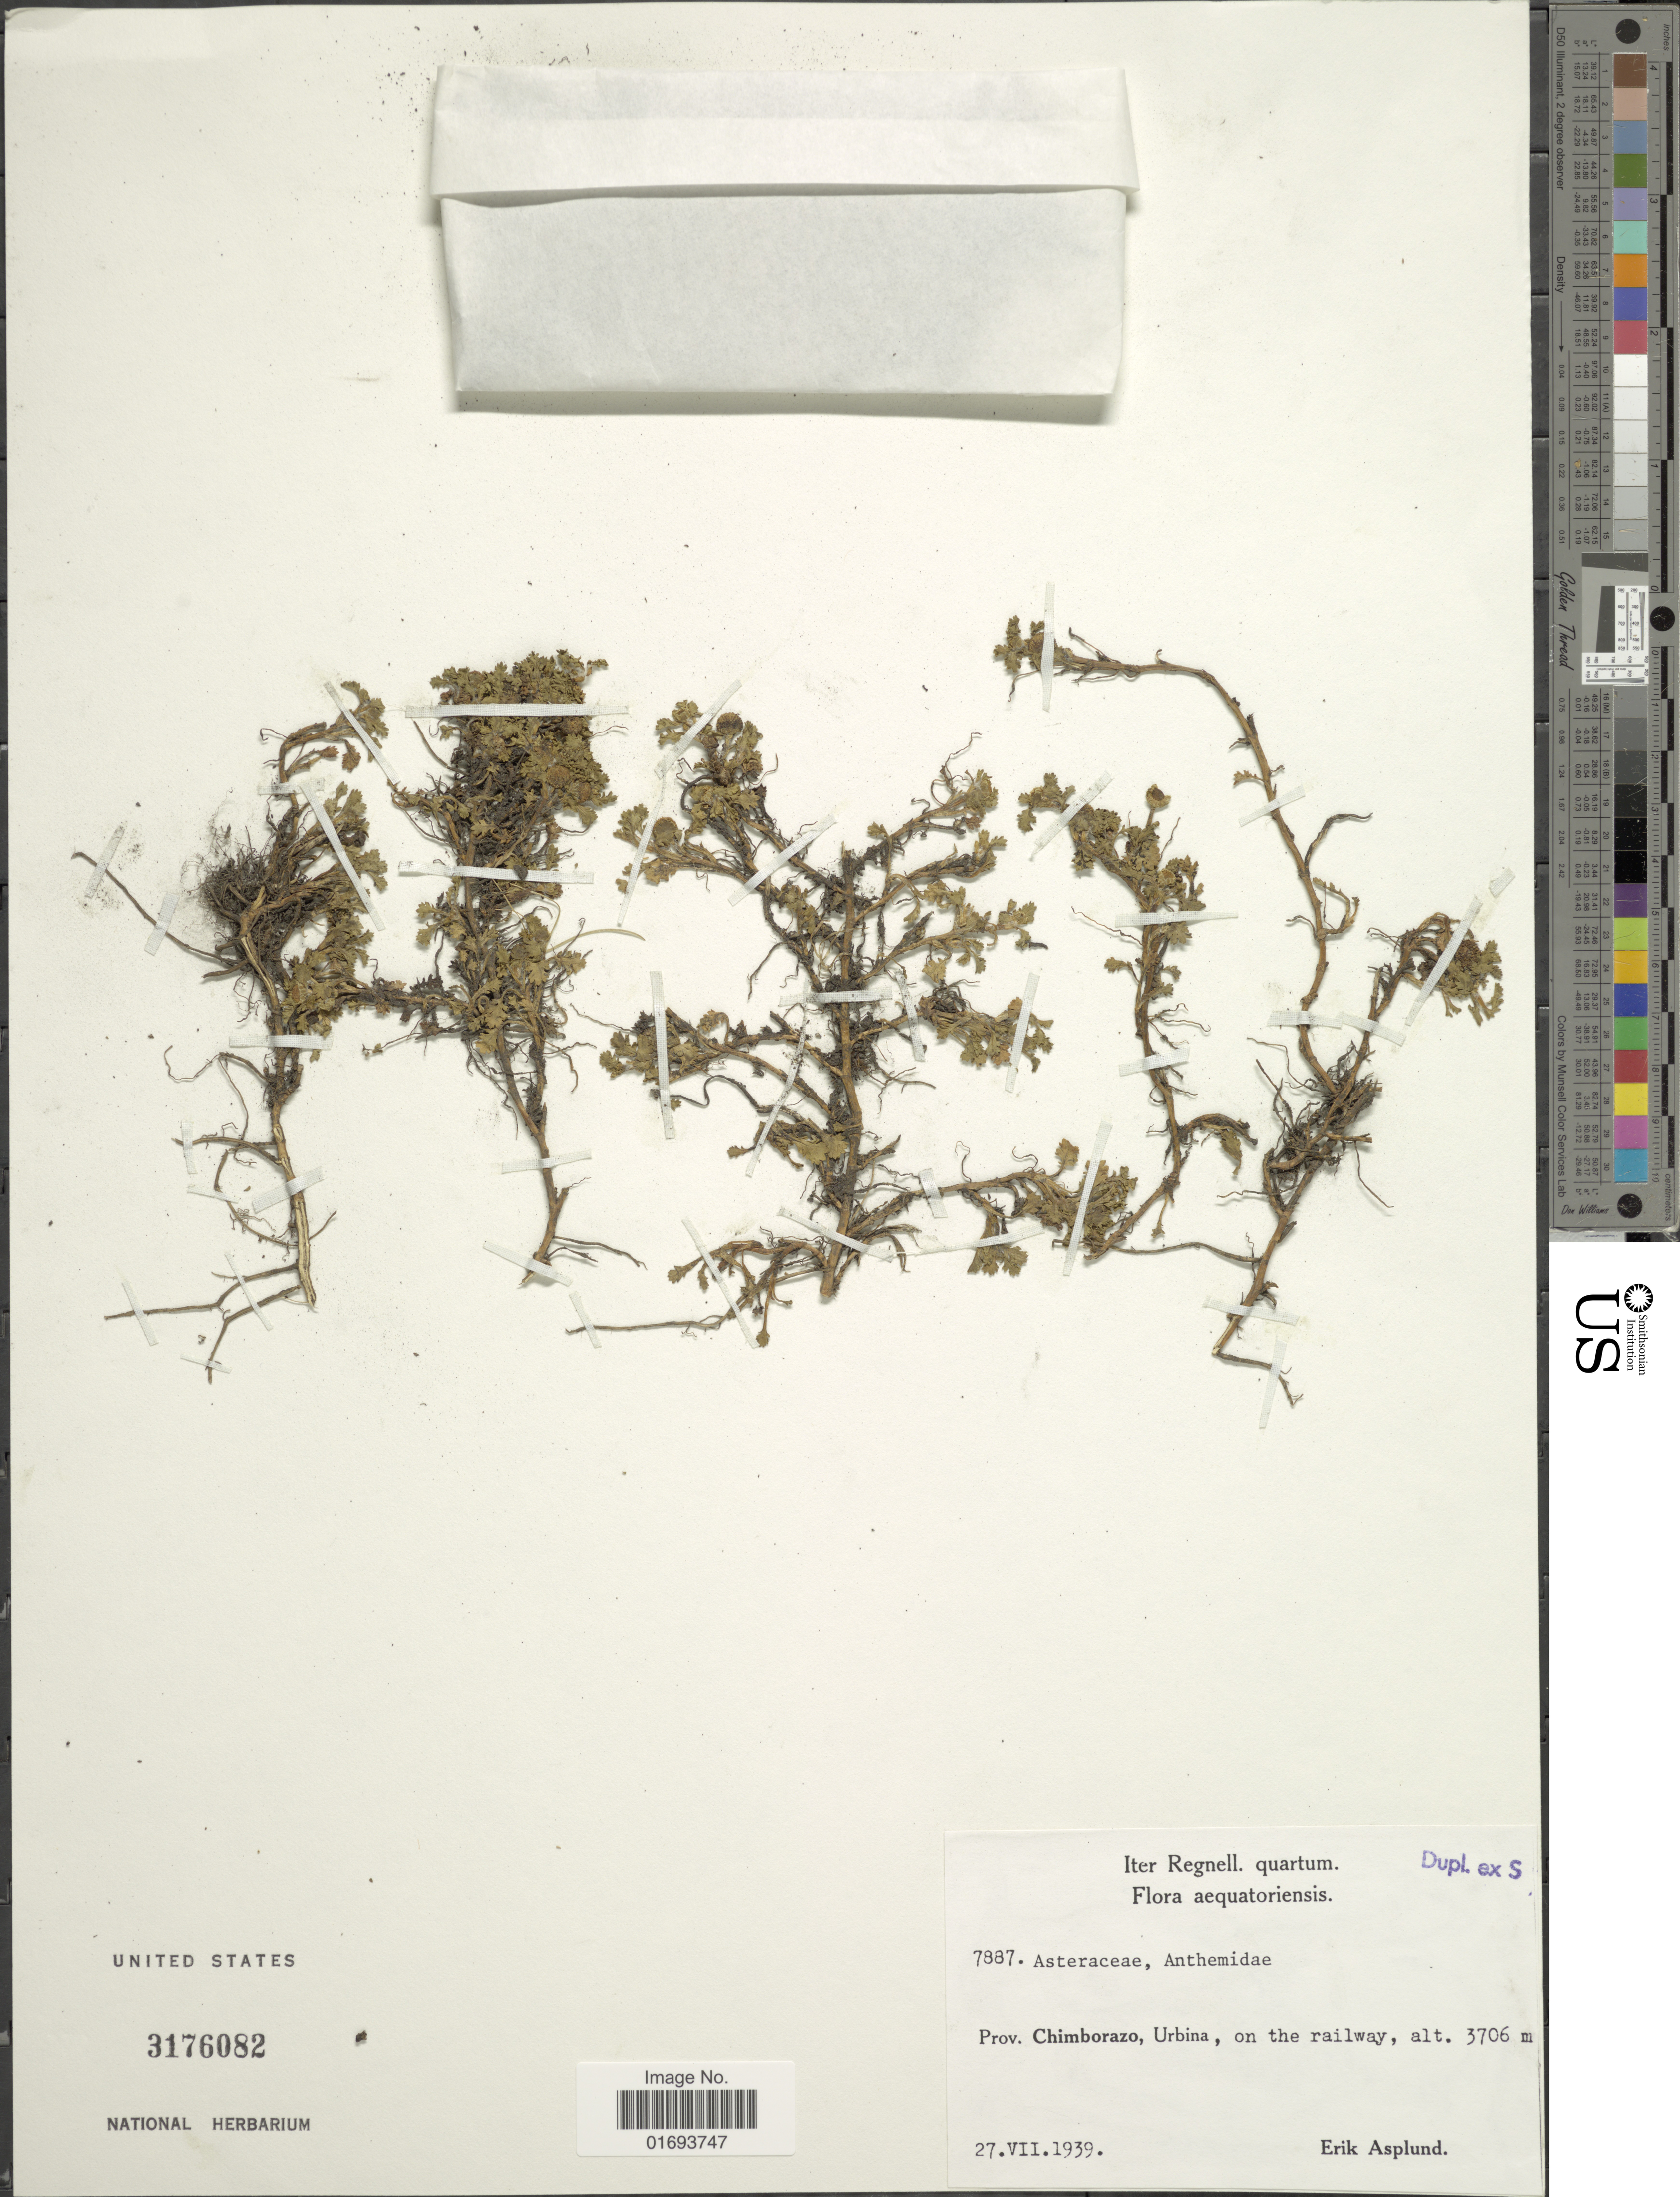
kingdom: Plantae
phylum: Tracheophyta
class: Magnoliopsida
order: Asterales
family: Asteraceae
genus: Plagiocheilus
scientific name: Plagiocheilus frigidus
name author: Poepp.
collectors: E. Asplund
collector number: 7887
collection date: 1939-07-27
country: Ecuador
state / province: Chimborazo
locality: Prov. Chimborazo, Urbina, on the railway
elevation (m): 3706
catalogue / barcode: US 3176082